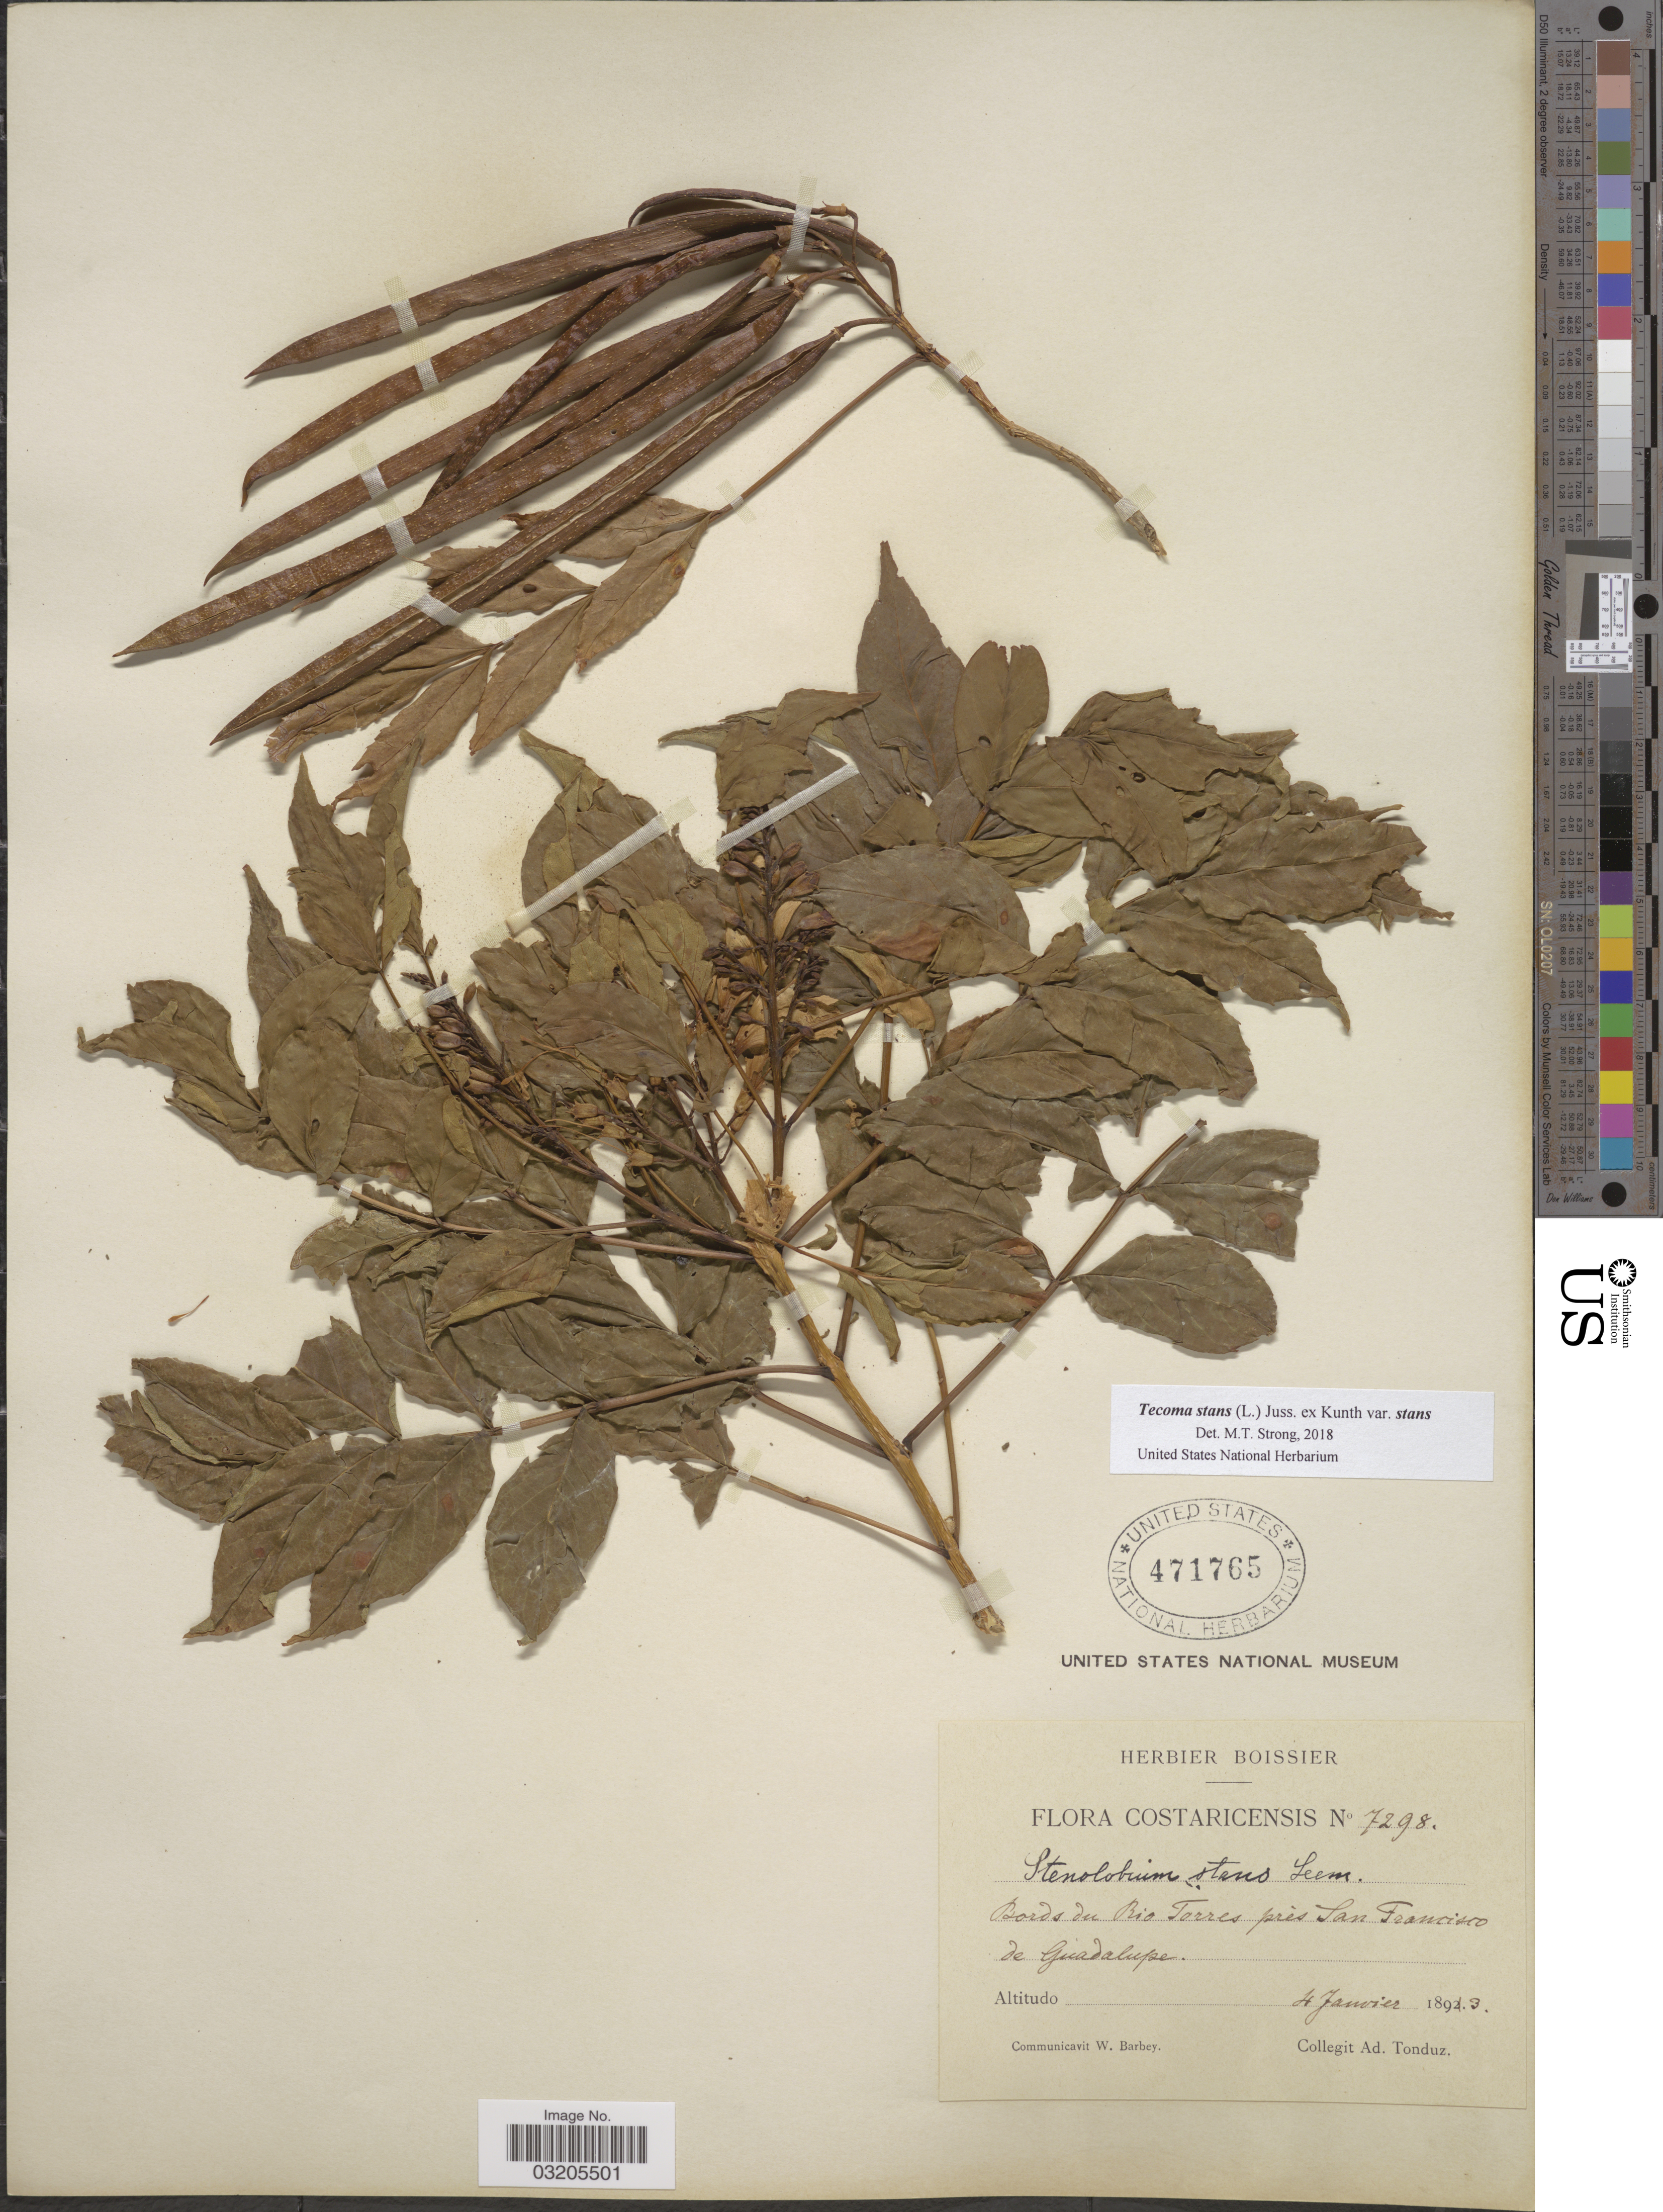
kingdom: Plantae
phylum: Tracheophyta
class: Magnoliopsida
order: Lamiales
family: Bignoniaceae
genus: Tecoma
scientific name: Tecoma stans var. stans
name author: (L.) Juss. ex Kunth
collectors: A. Tonduz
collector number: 7298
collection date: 1893-01-04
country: Costa Rica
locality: Bords du Rio Torres prés de San Francisco de Guadalupe.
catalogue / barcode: US 471765